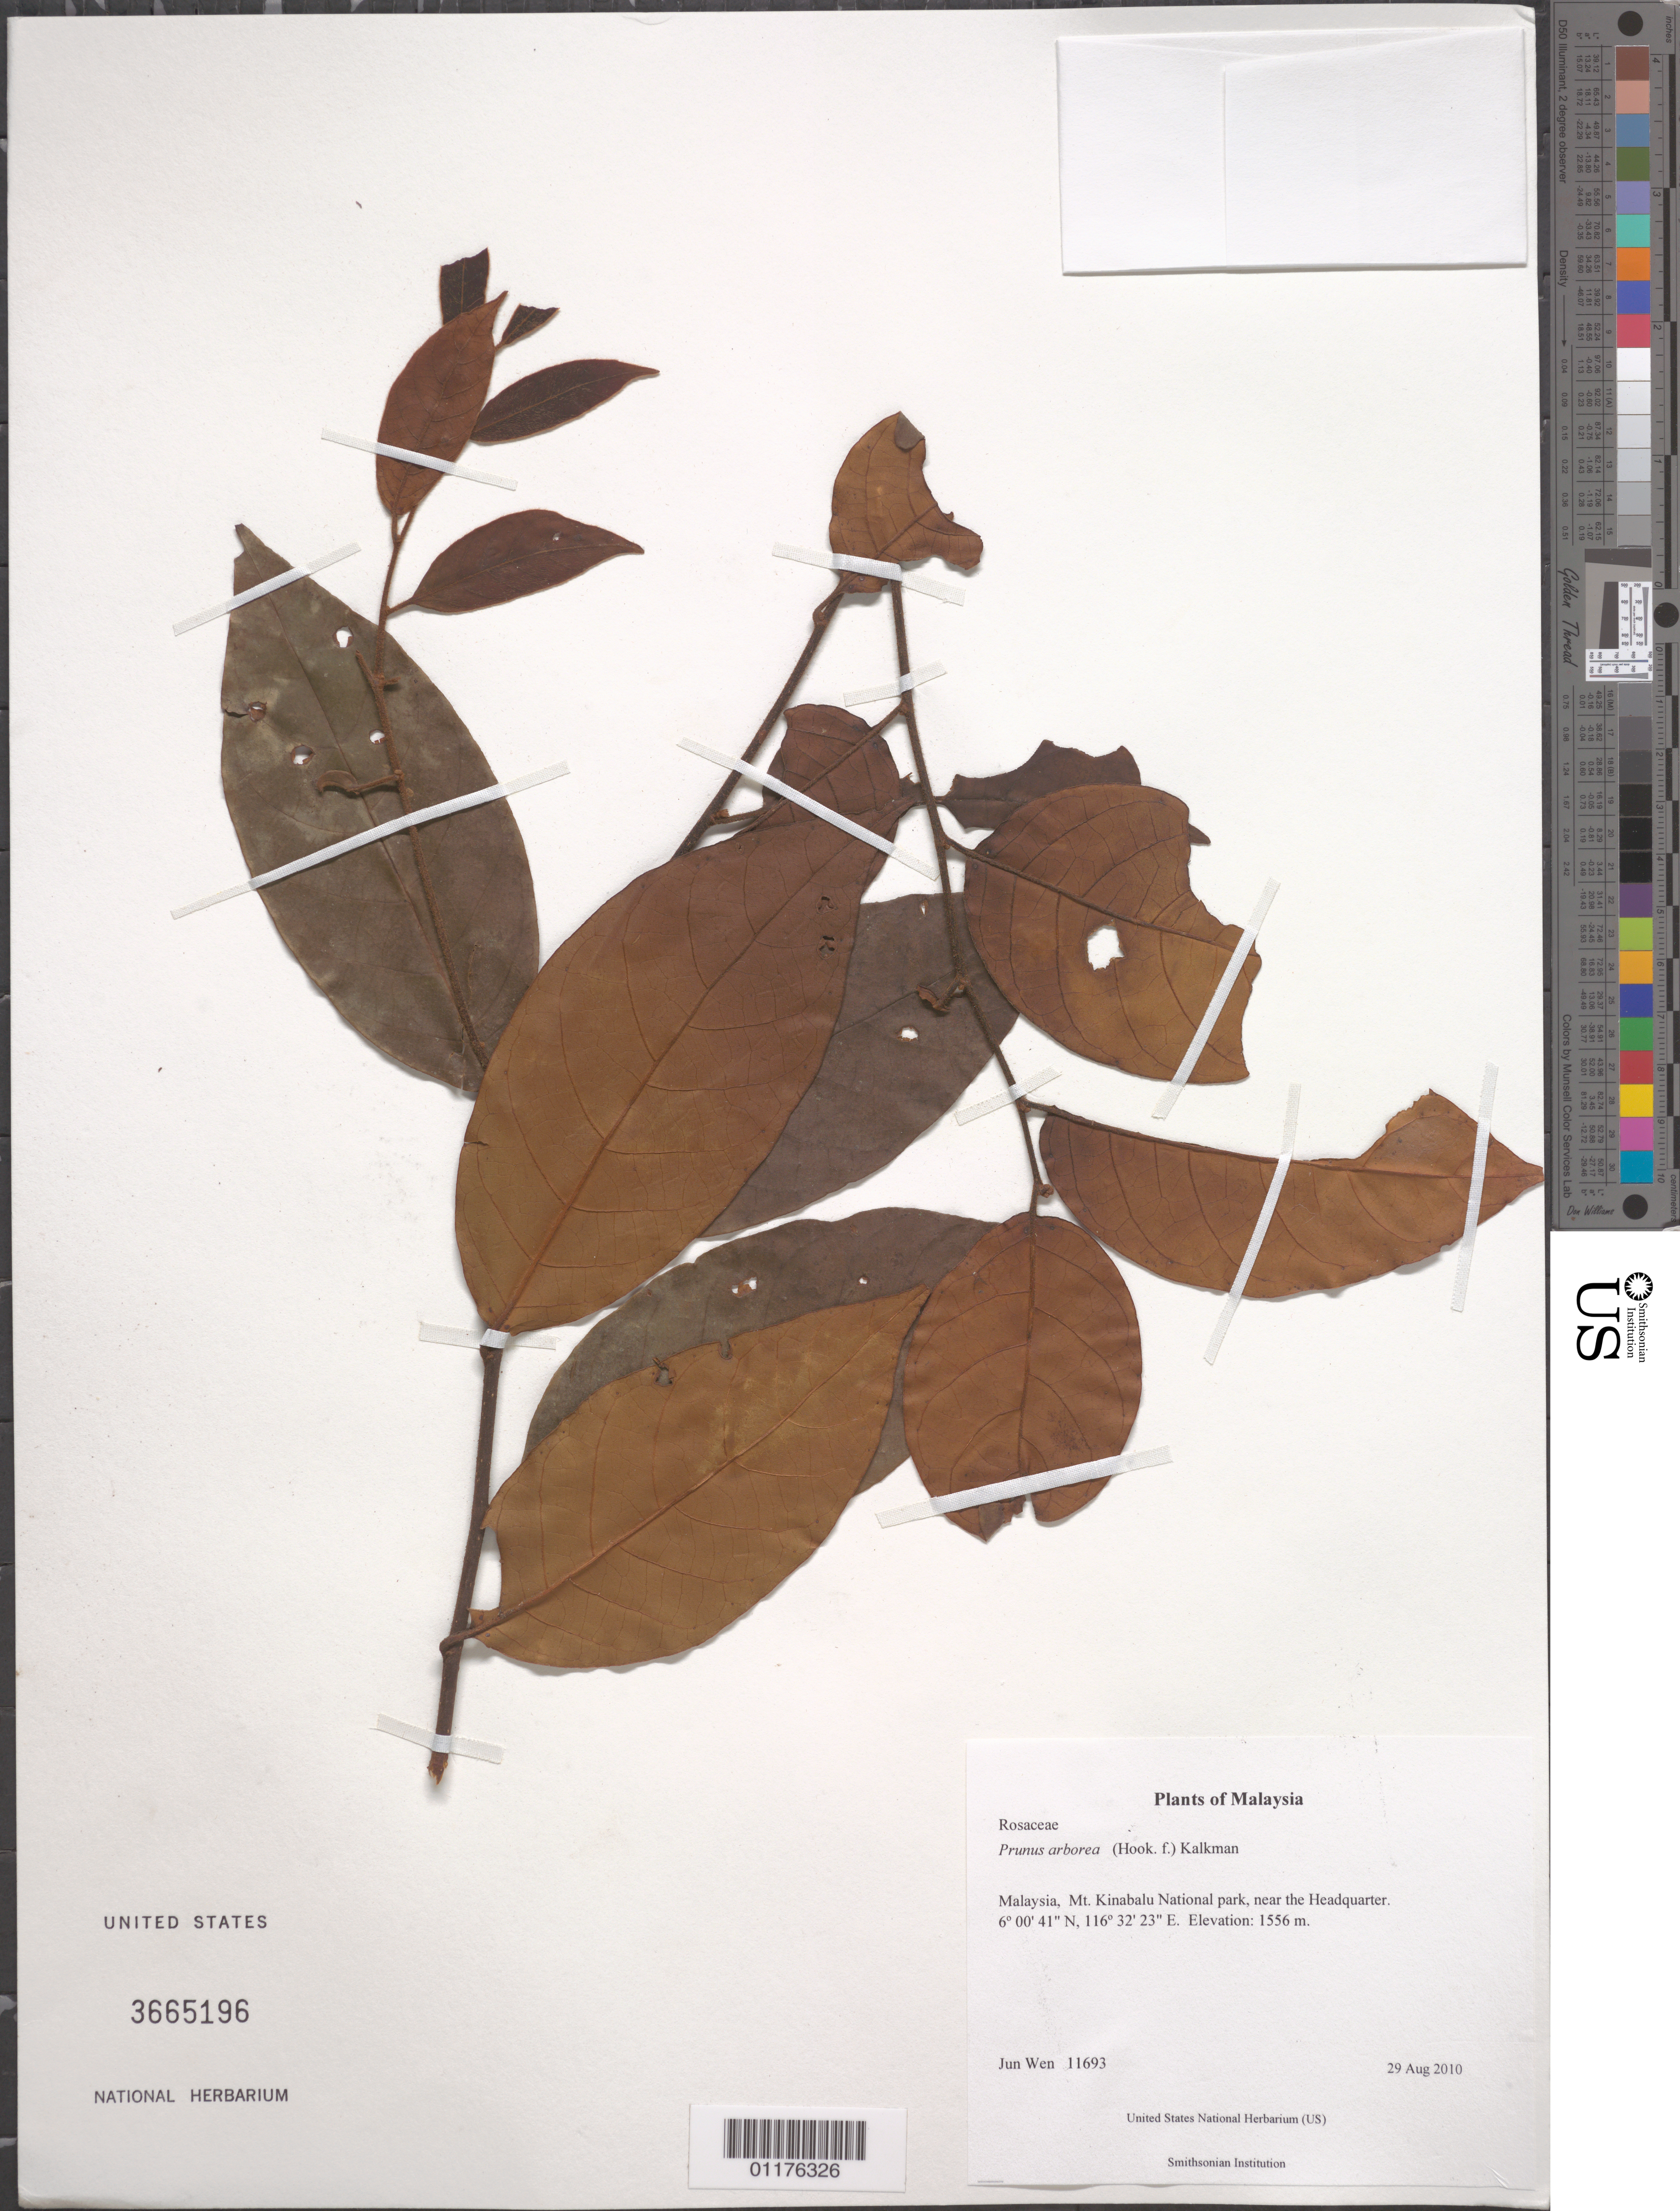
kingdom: Plantae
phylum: Tracheophyta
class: Magnoliopsida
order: Rosales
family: Rosaceae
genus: Prunus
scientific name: Prunus arborea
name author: (Blume) Kalkman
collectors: J. Wen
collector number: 11693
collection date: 2010-08-29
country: Malaysia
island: Borneo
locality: Mt. Kinabalu National park, near the Headquarter.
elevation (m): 1556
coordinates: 06 00.678 N, 116 32.389 E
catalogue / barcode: US 3665196